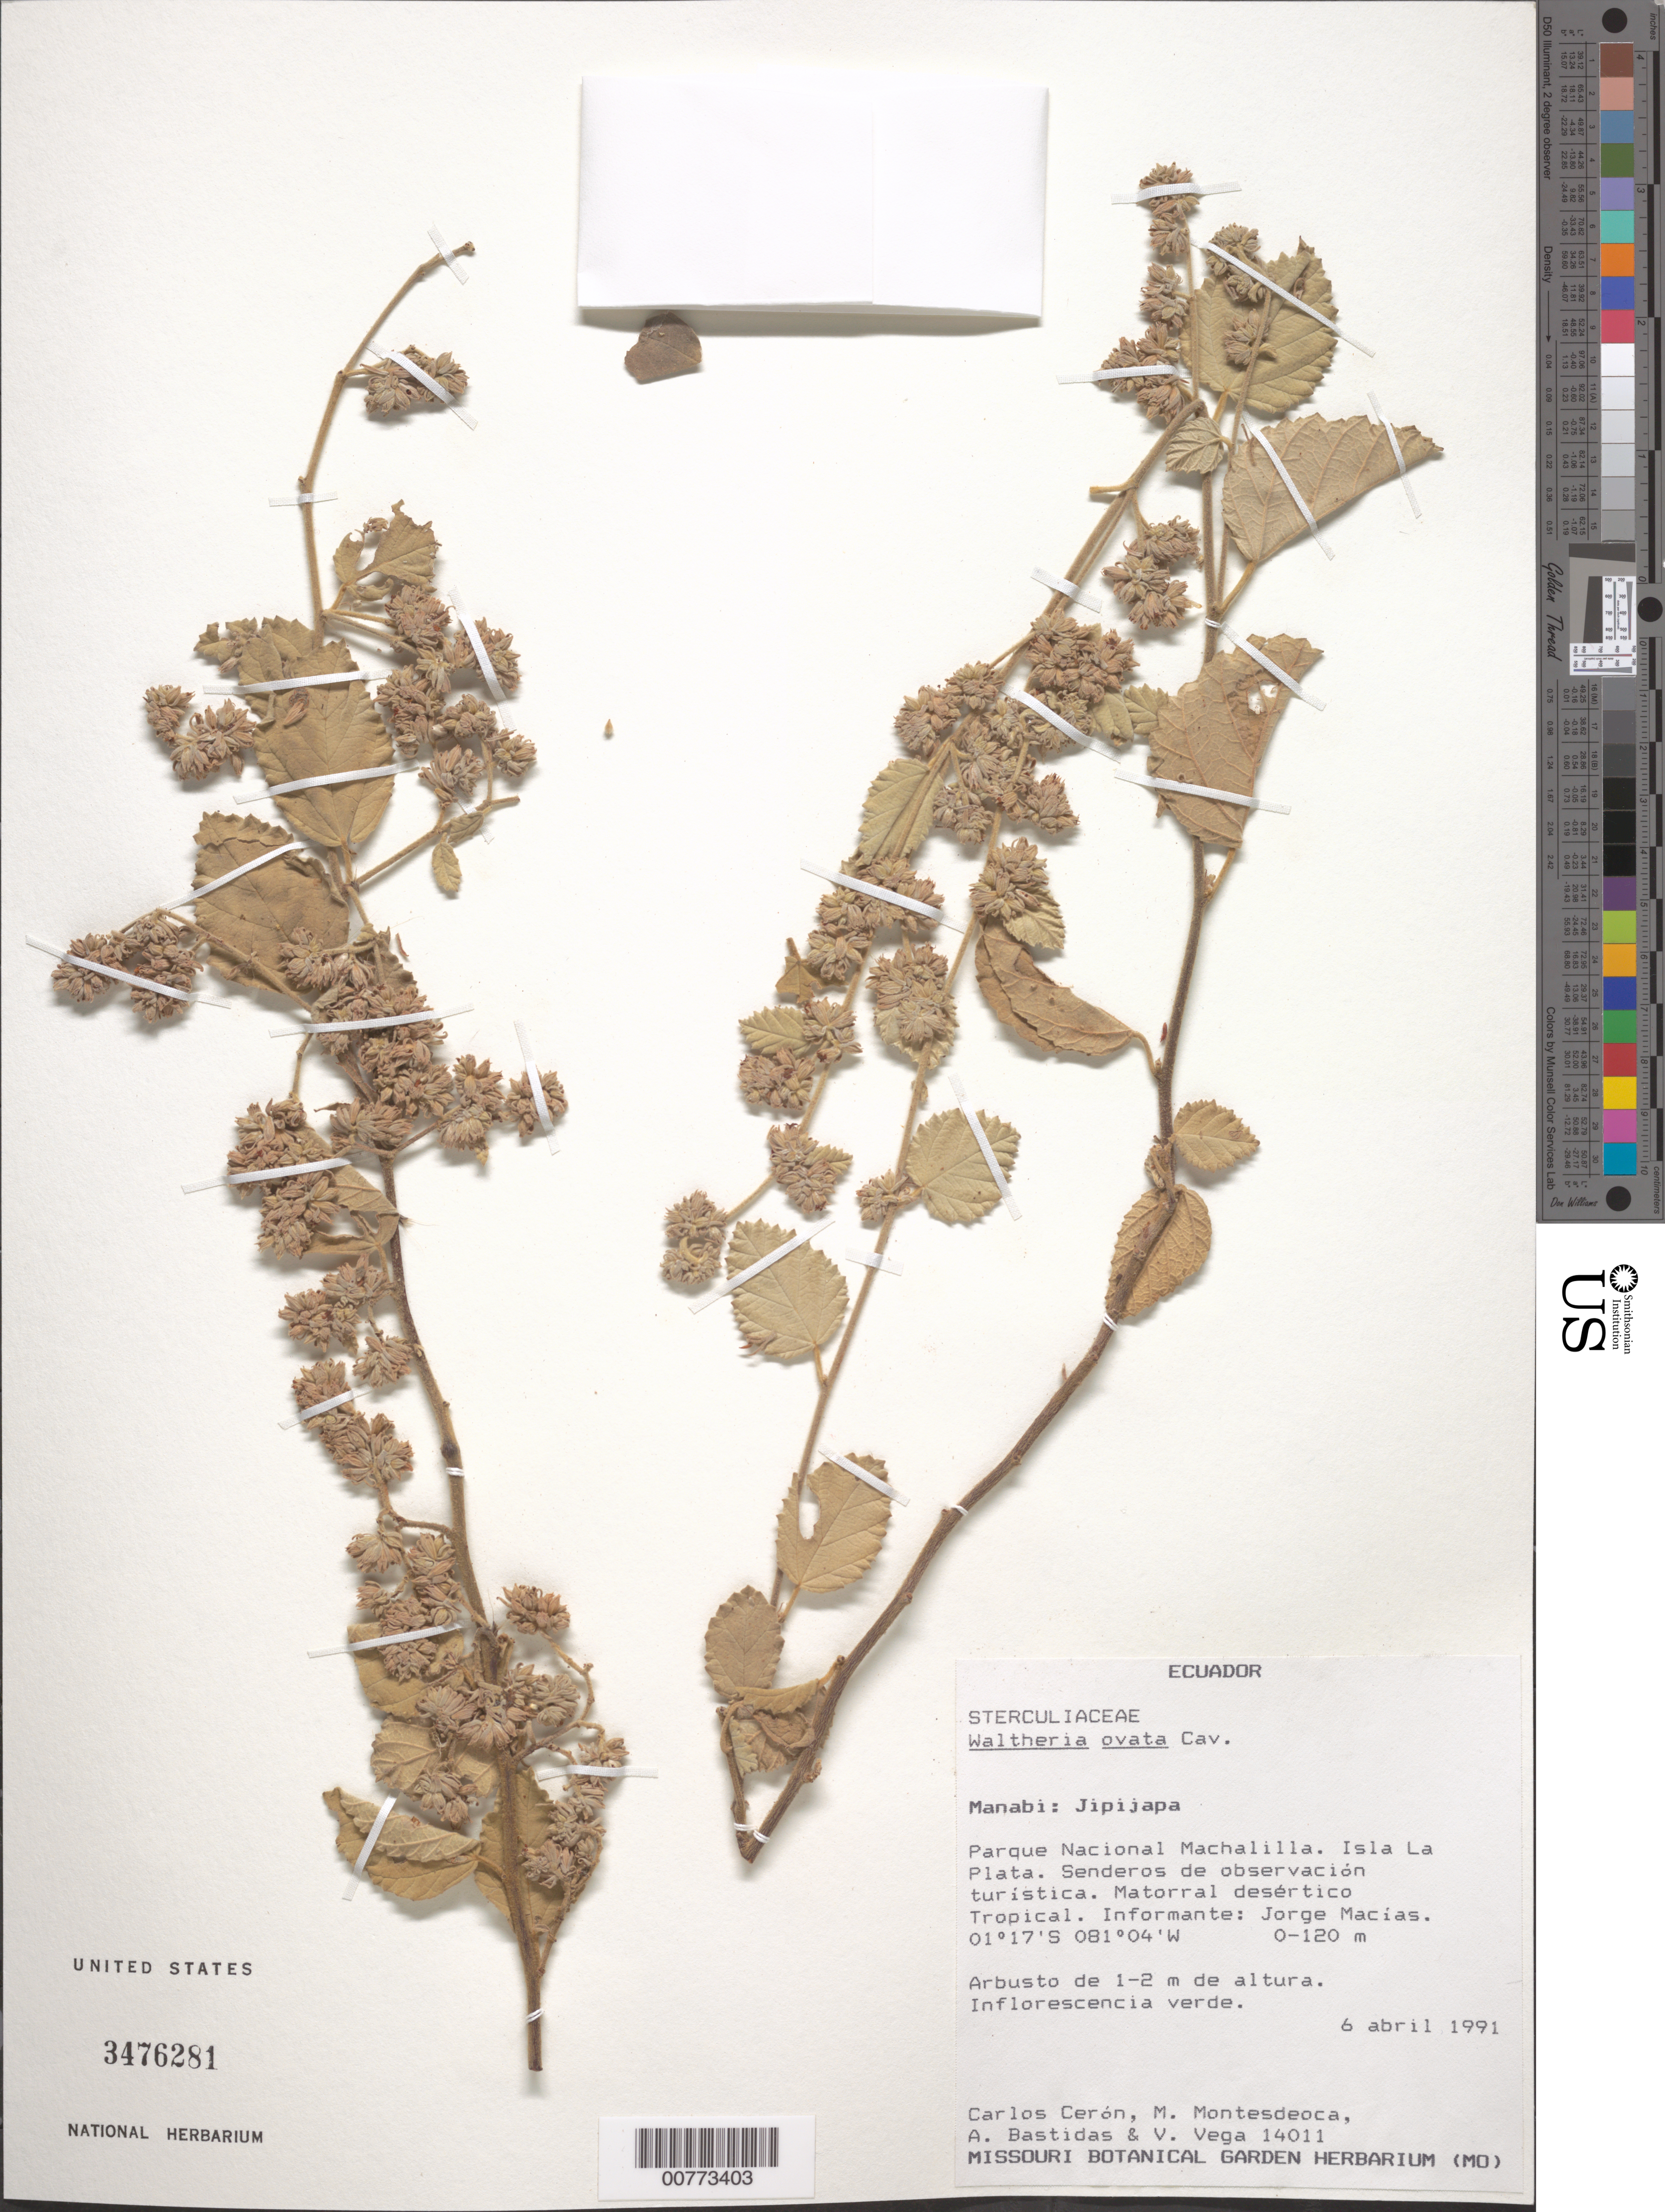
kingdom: Plantae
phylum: Tracheophyta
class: Magnoliopsida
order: Malvales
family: Malvaceae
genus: Waltheria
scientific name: Waltheria ovata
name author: Cav.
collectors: C. E. Cerón M., M. Montesdeoca, A. Bastidas & V. Vega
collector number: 14011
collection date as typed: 06 Apr 1991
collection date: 1991-04-06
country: Ecuador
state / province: Manabí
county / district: Jipijapa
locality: P.N. Machalilla. Isla La Plata. Senderos de observación turística.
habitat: Matorral desértico Tropical.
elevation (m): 1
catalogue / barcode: US 3476281